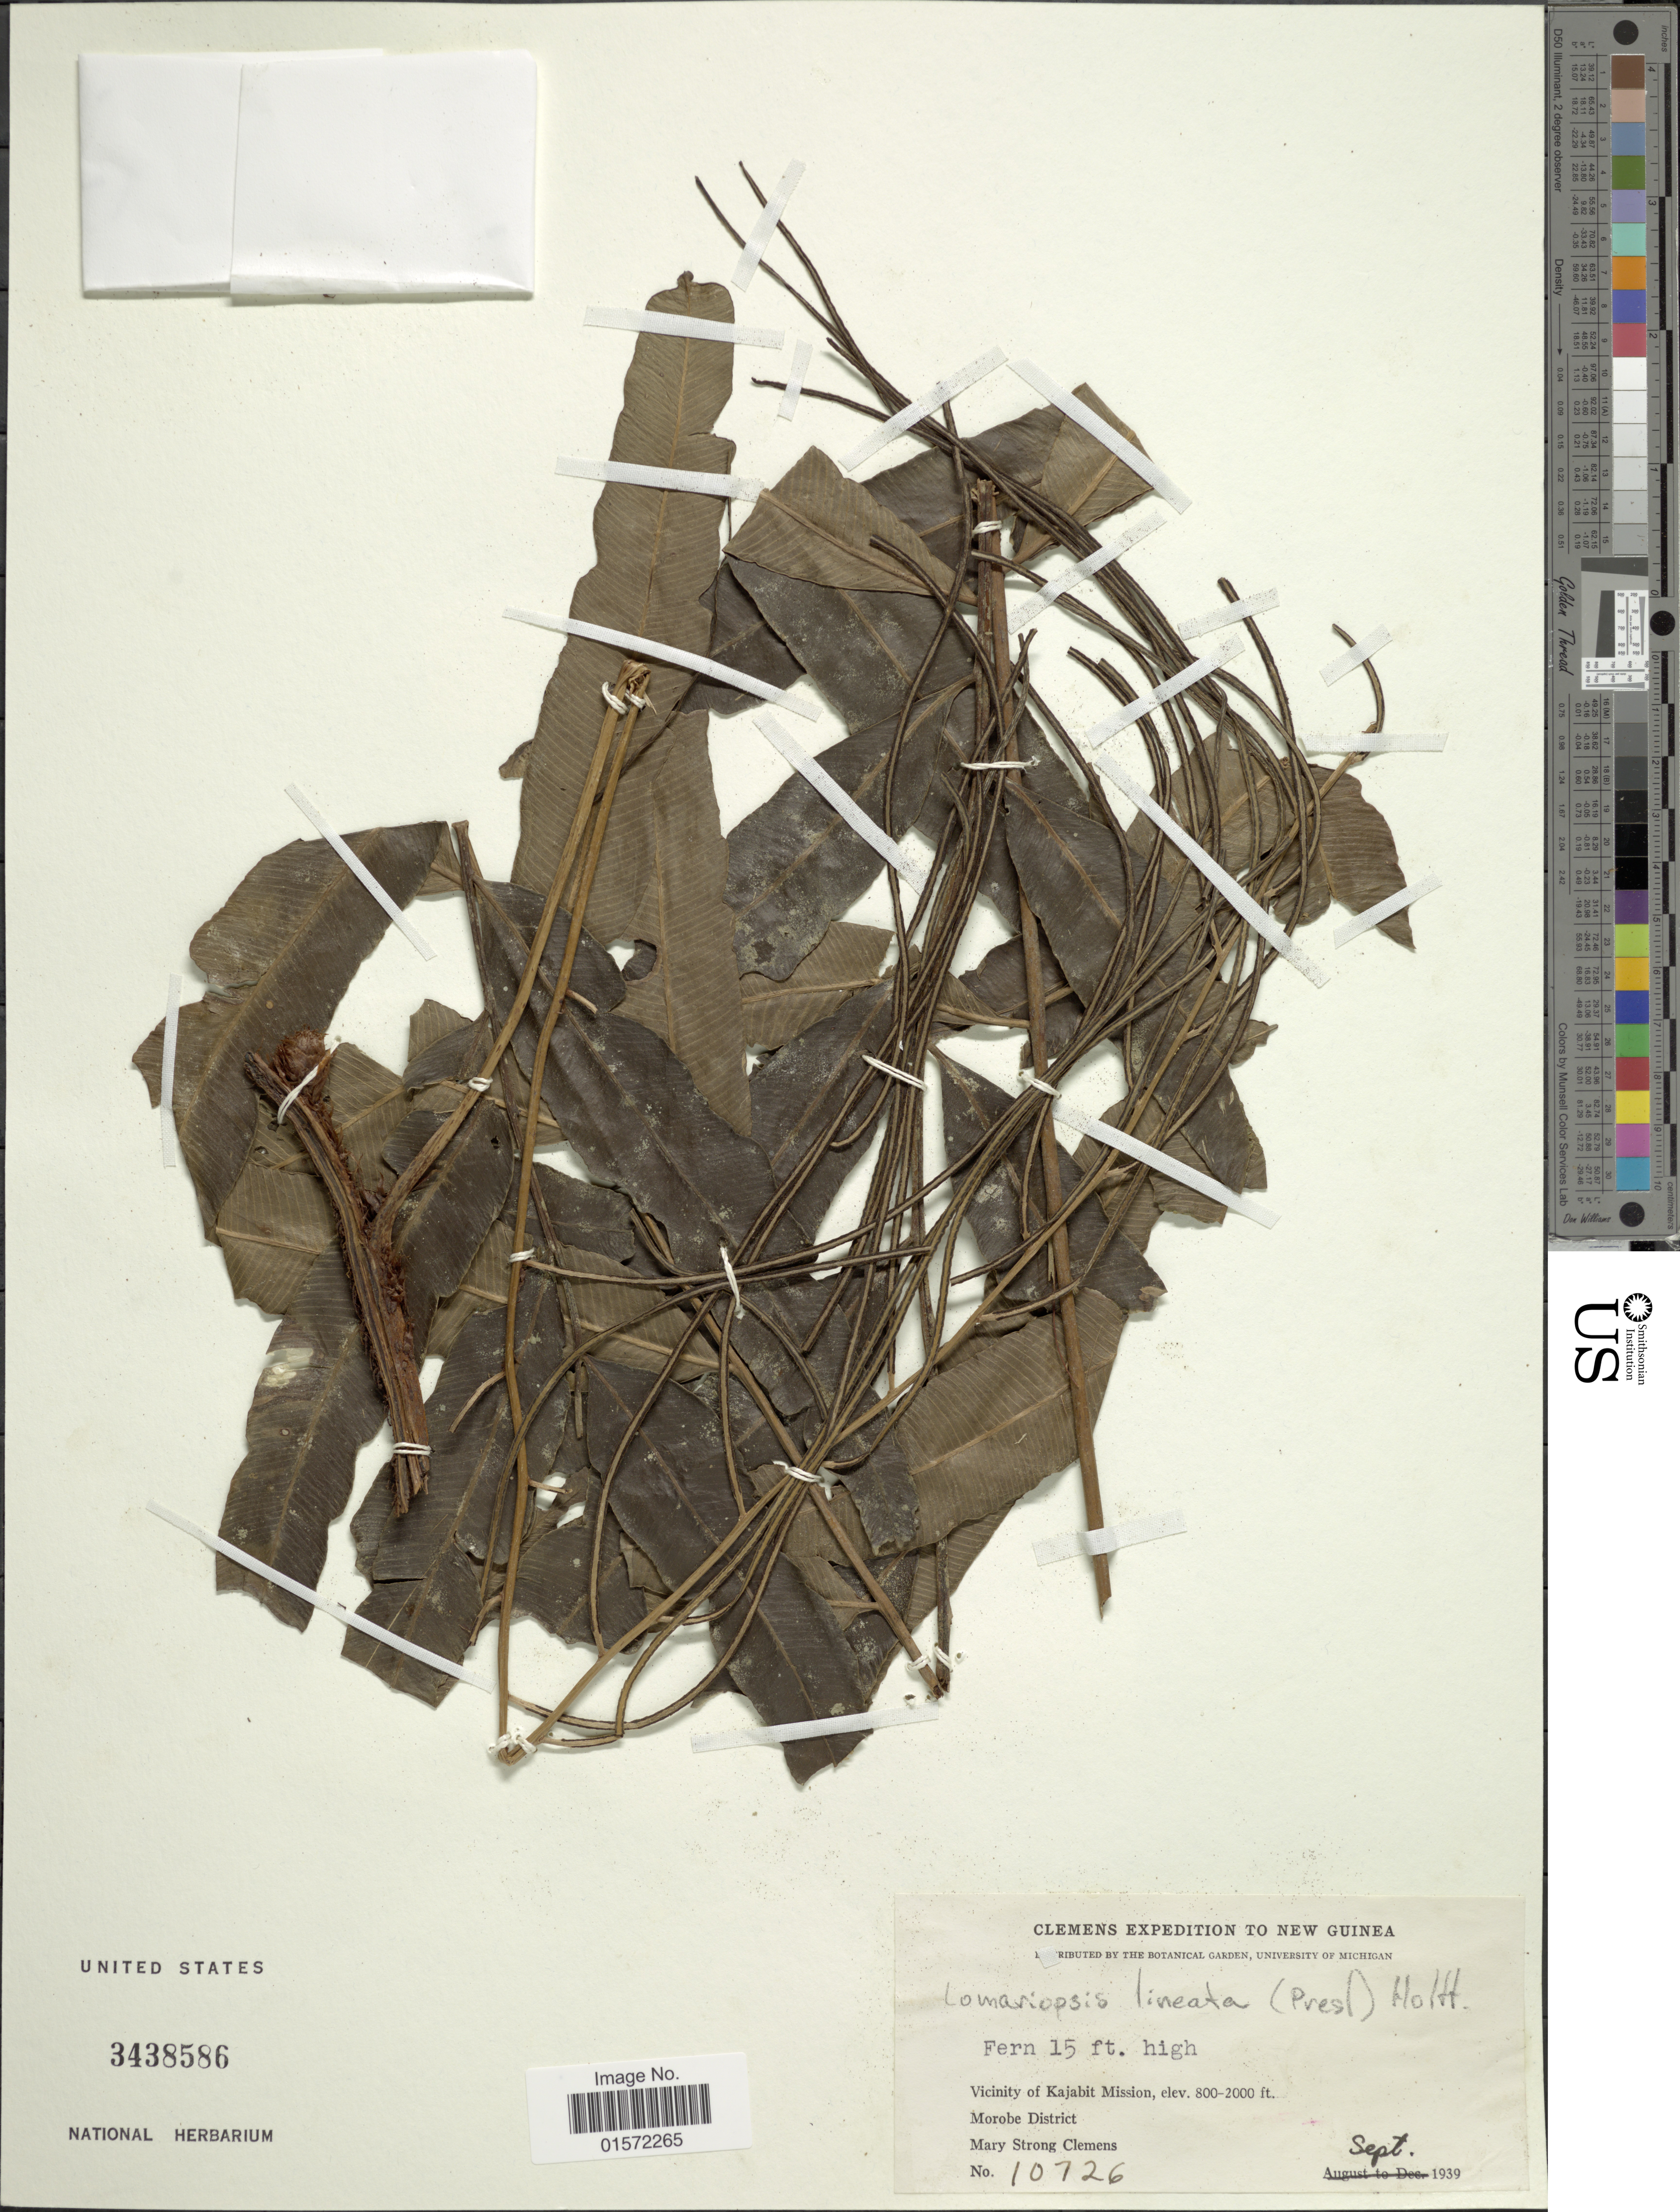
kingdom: Plantae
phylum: Tracheophyta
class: Polypodiopsida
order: Polypodiales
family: Lomariopsidaceae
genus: Lomariopsis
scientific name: Lomariopsis cochinchinensis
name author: Fée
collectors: M. S. Clemens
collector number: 10726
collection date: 1939-09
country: Papua New Guinea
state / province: Morobe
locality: Vicinity of Kajabit Mission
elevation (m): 244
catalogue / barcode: US 3438586